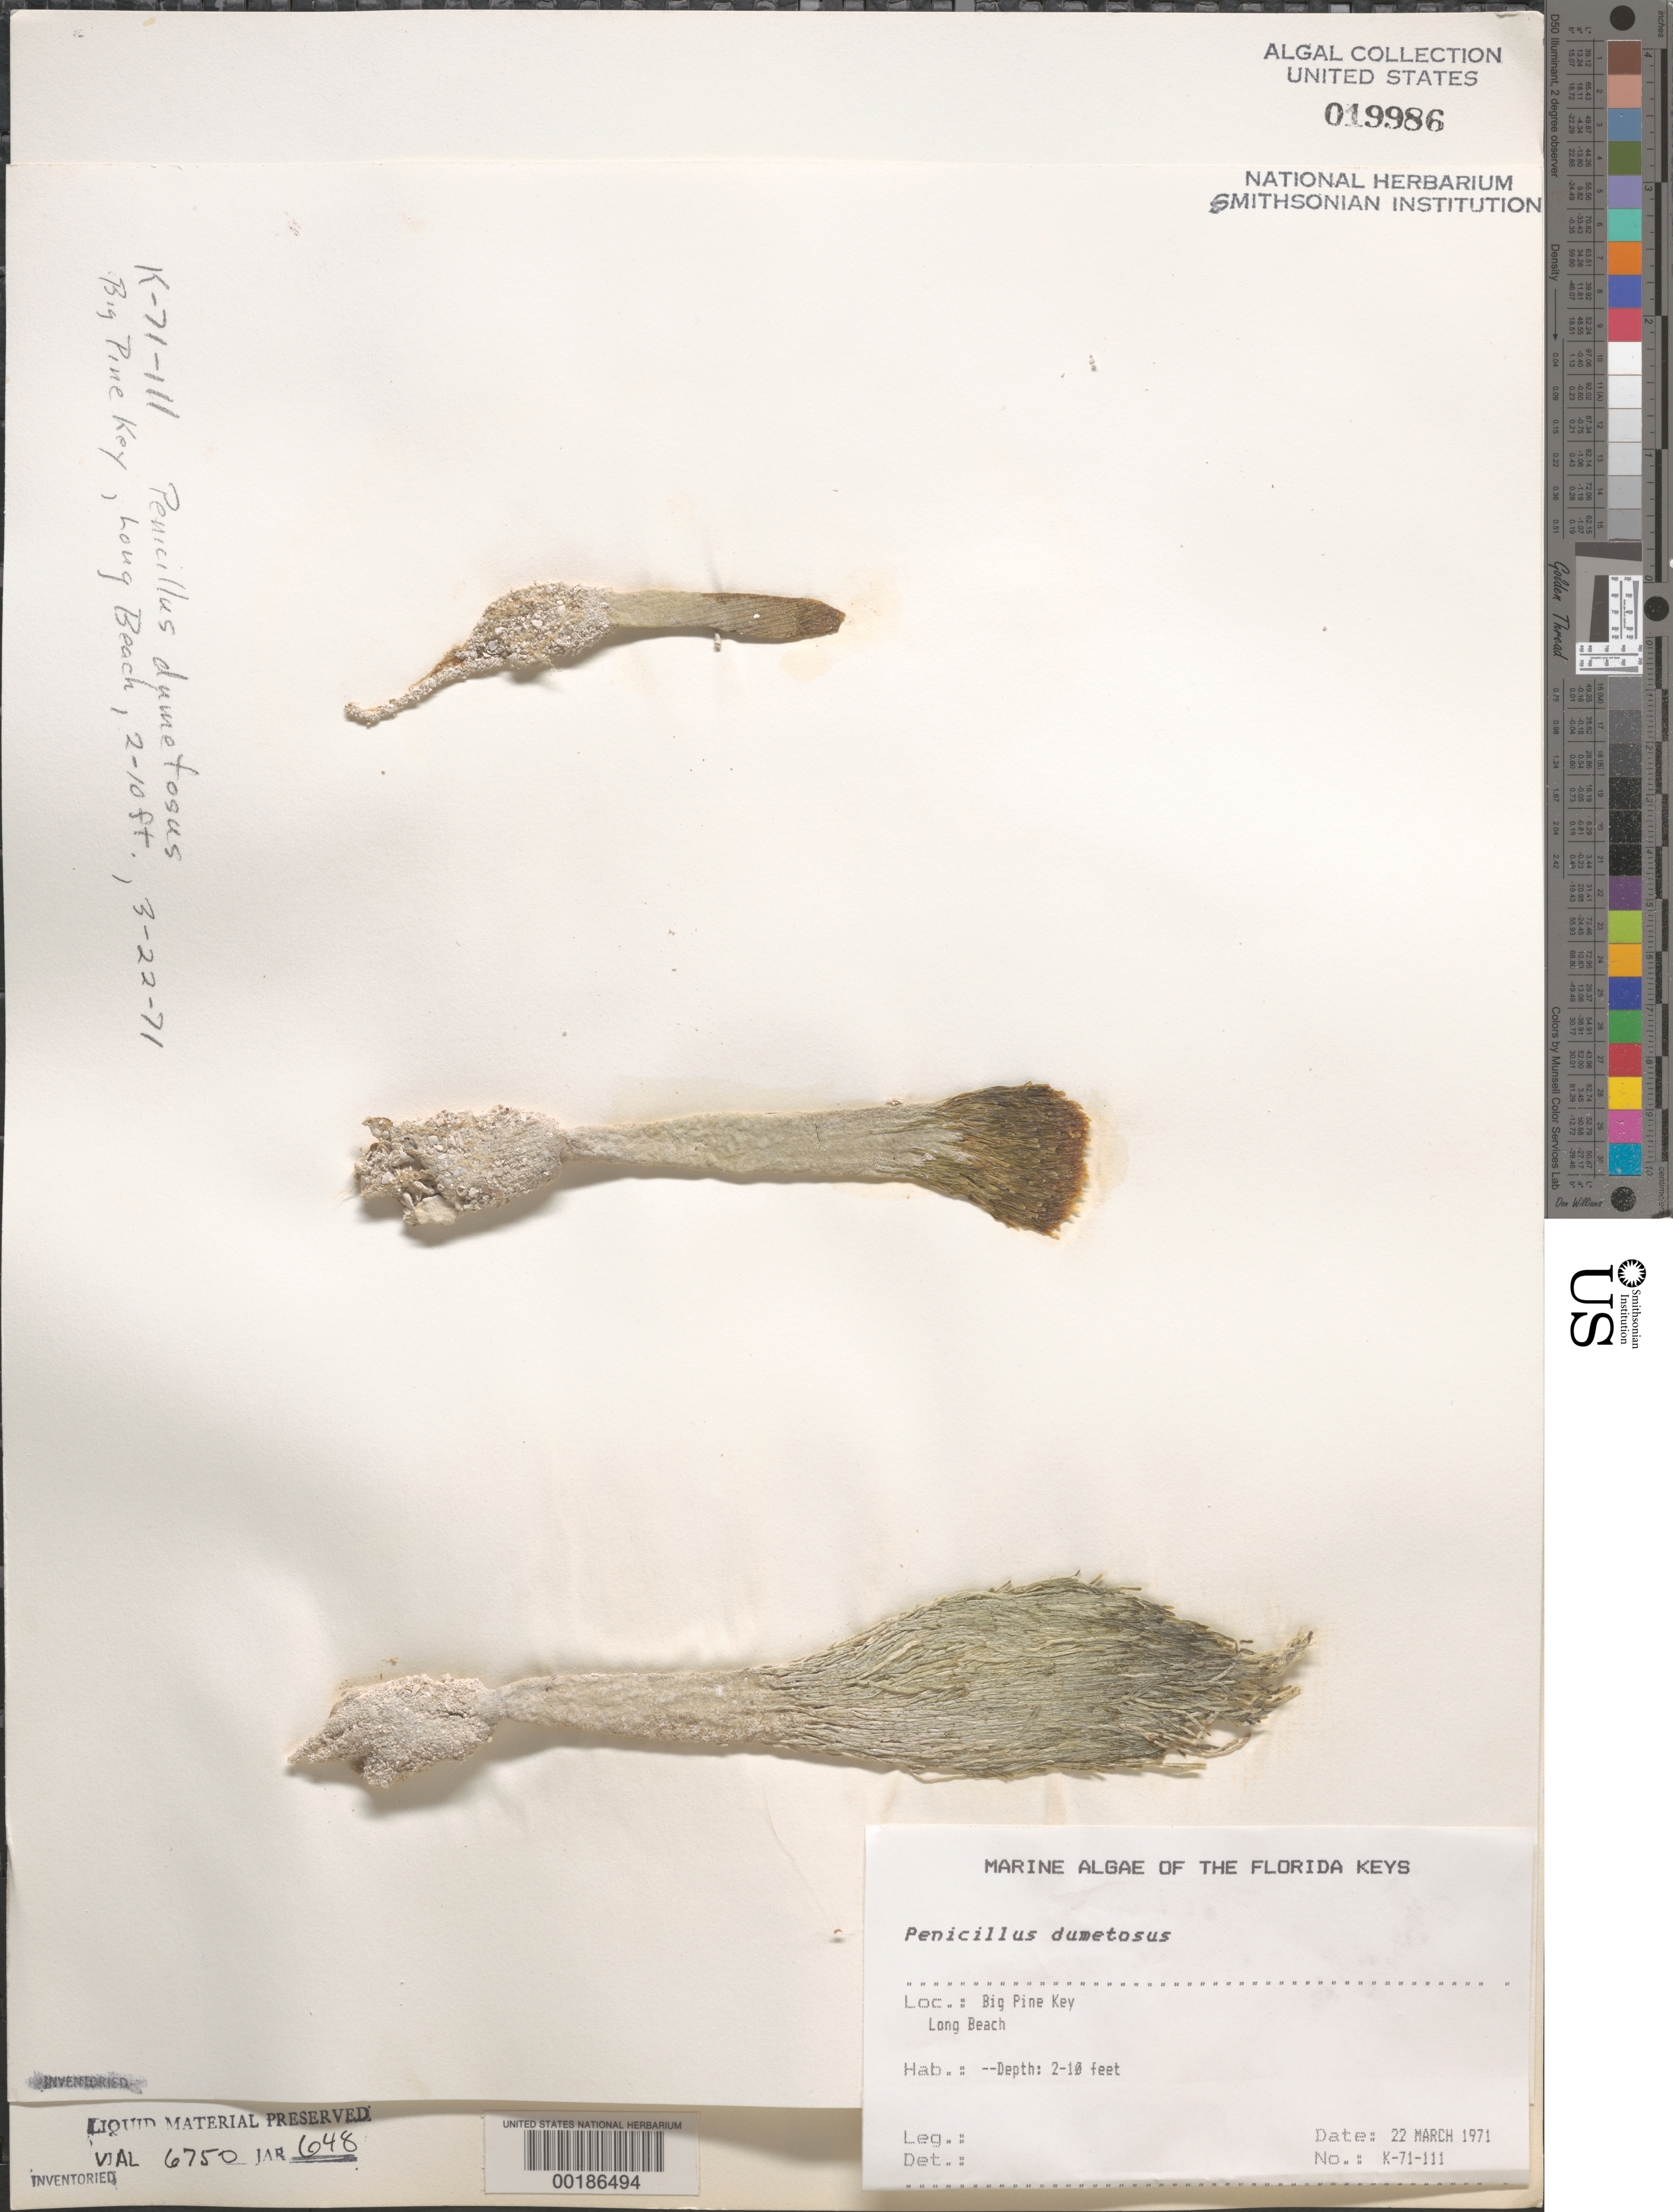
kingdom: Plantae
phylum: Chlorophyta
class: Ulvophyceae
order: Bryopsidales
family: Udoteaceae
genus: Penicillus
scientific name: Penicillus dumetosus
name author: (J.V.Lamouroux) Blainville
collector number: K-71-111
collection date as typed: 22 Mar 1971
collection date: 1971-03-22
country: United States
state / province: Florida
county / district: Monroe County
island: Big Pine Key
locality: Long Beach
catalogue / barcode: US 19986